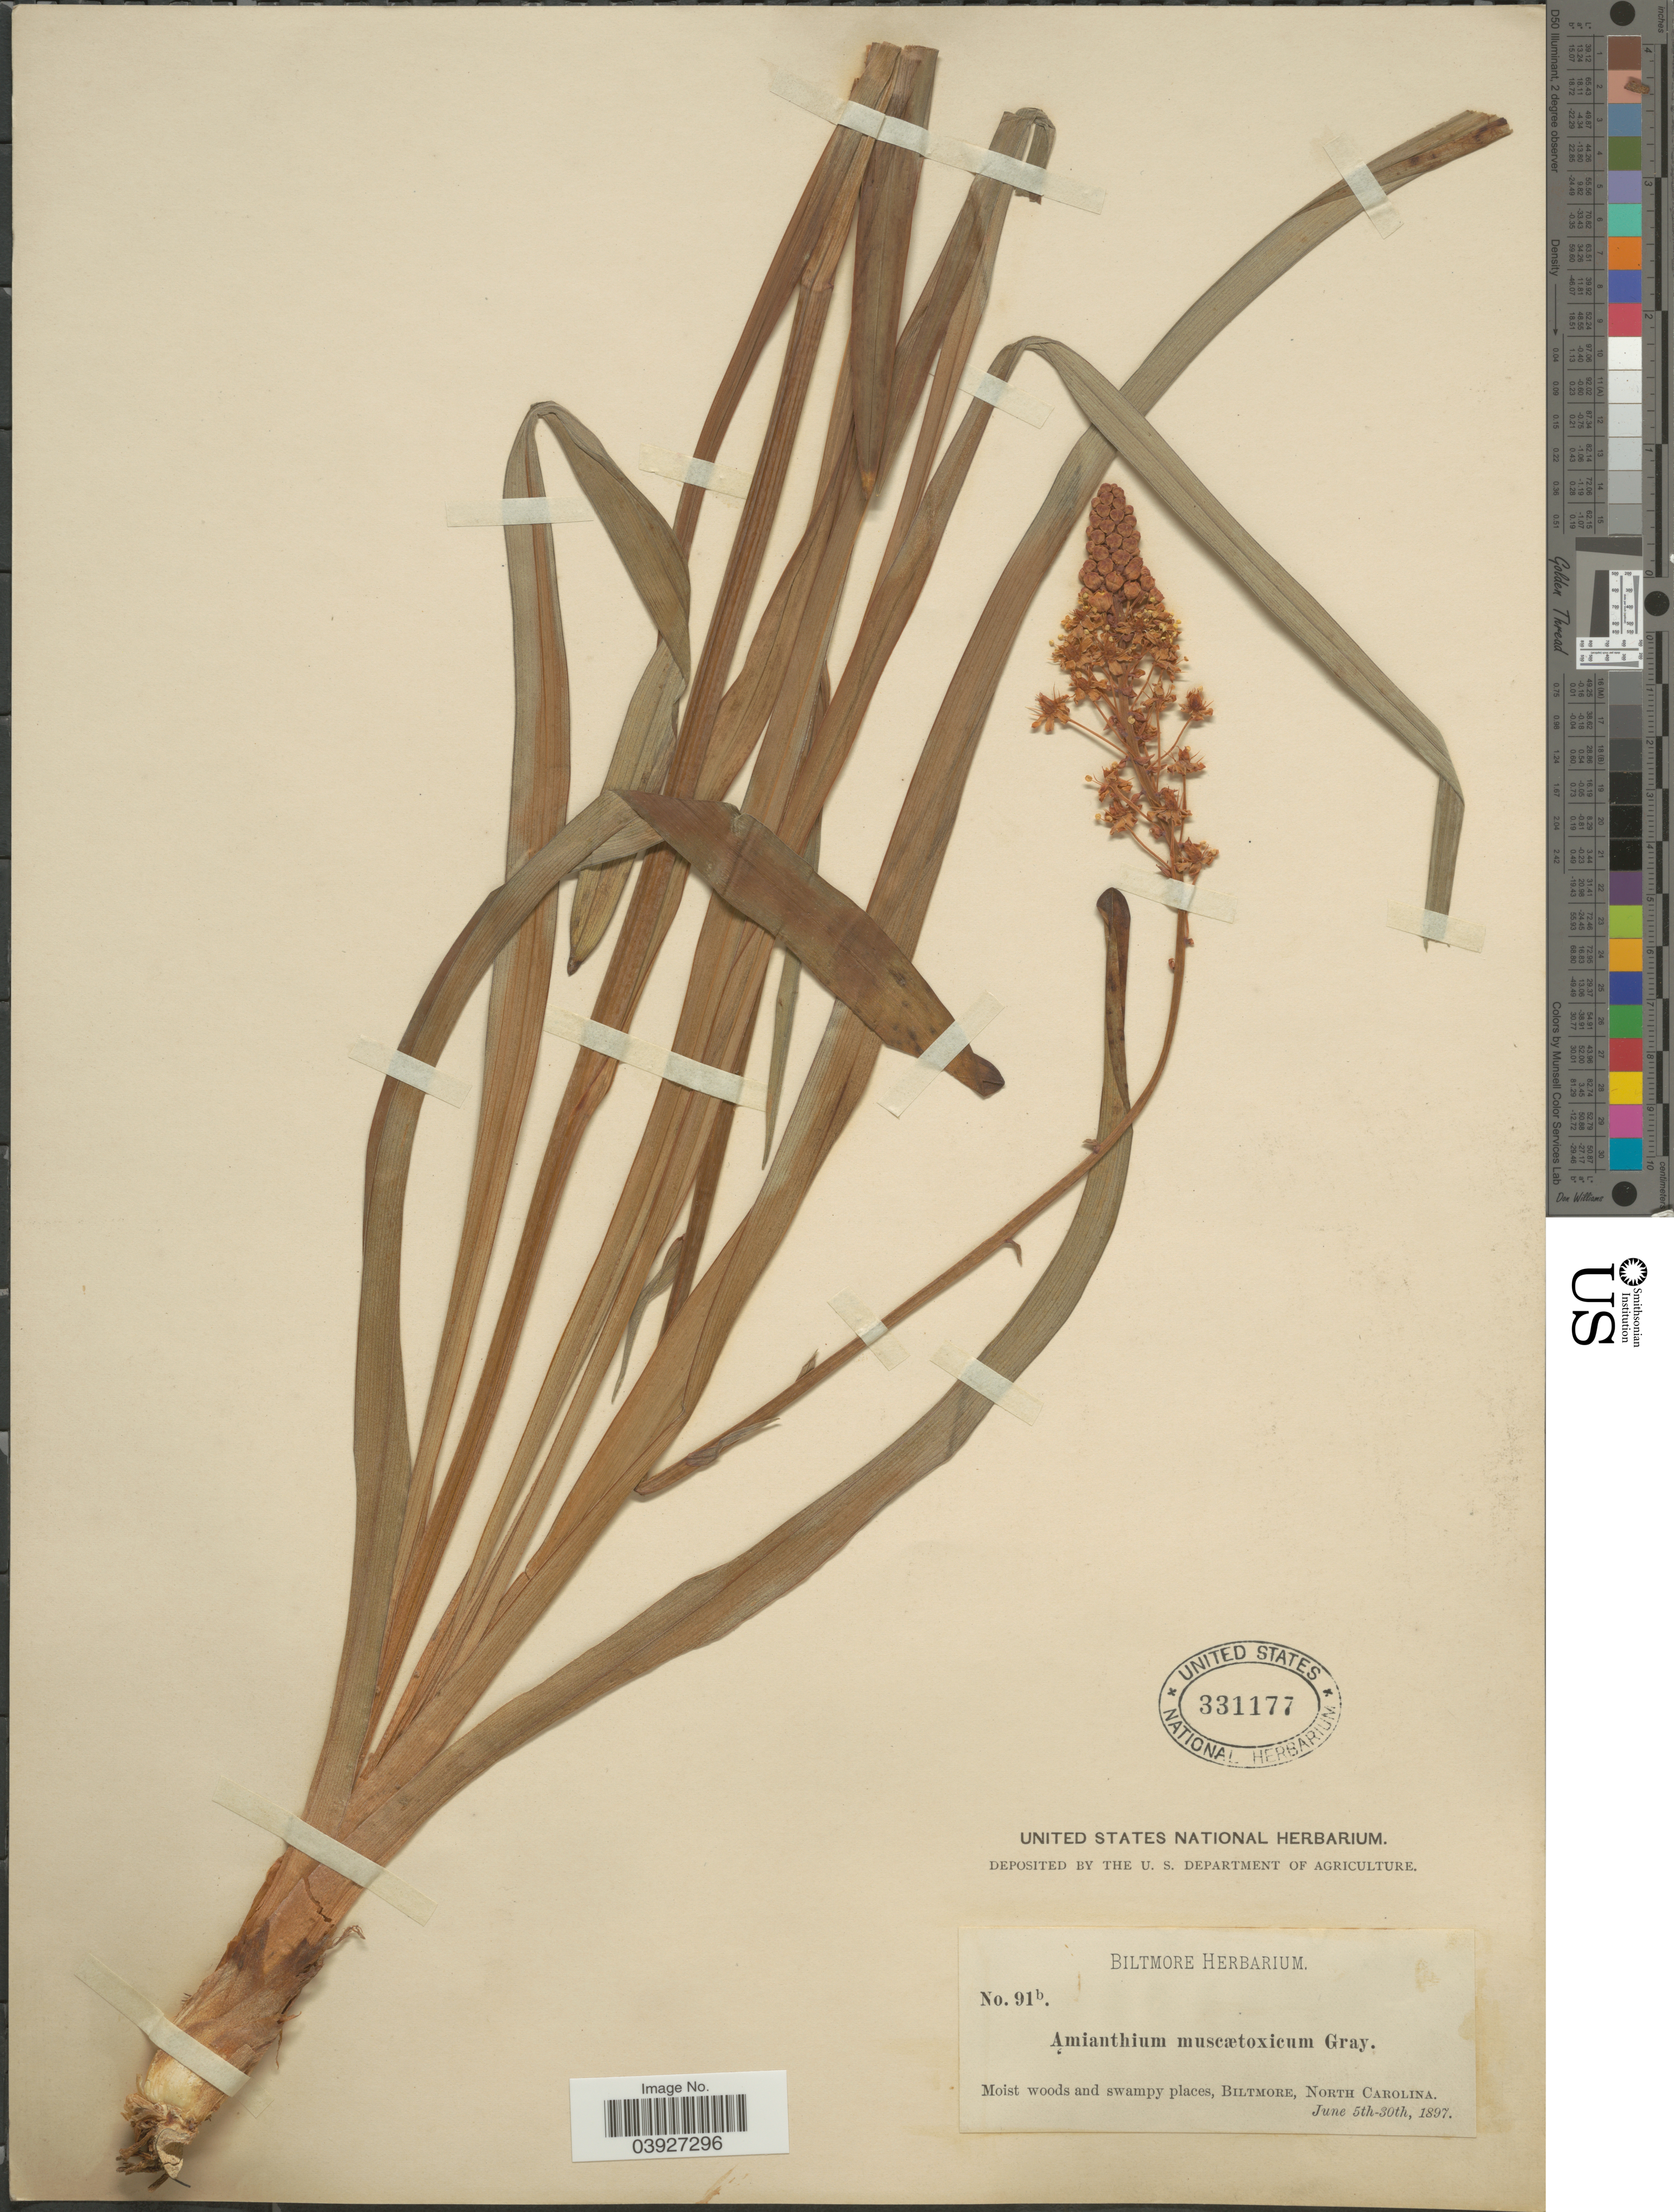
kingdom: Plantae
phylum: Tracheophyta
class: Liliopsida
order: Liliales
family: Melanthiaceae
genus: Amianthium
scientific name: Amianthium muscitoxicum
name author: (Walter) A. Gray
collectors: ex herb. Biltmore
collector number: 91b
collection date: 1897-06-05/1897-06-30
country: United States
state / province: North Carolina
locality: Biltmore.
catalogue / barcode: US 331177